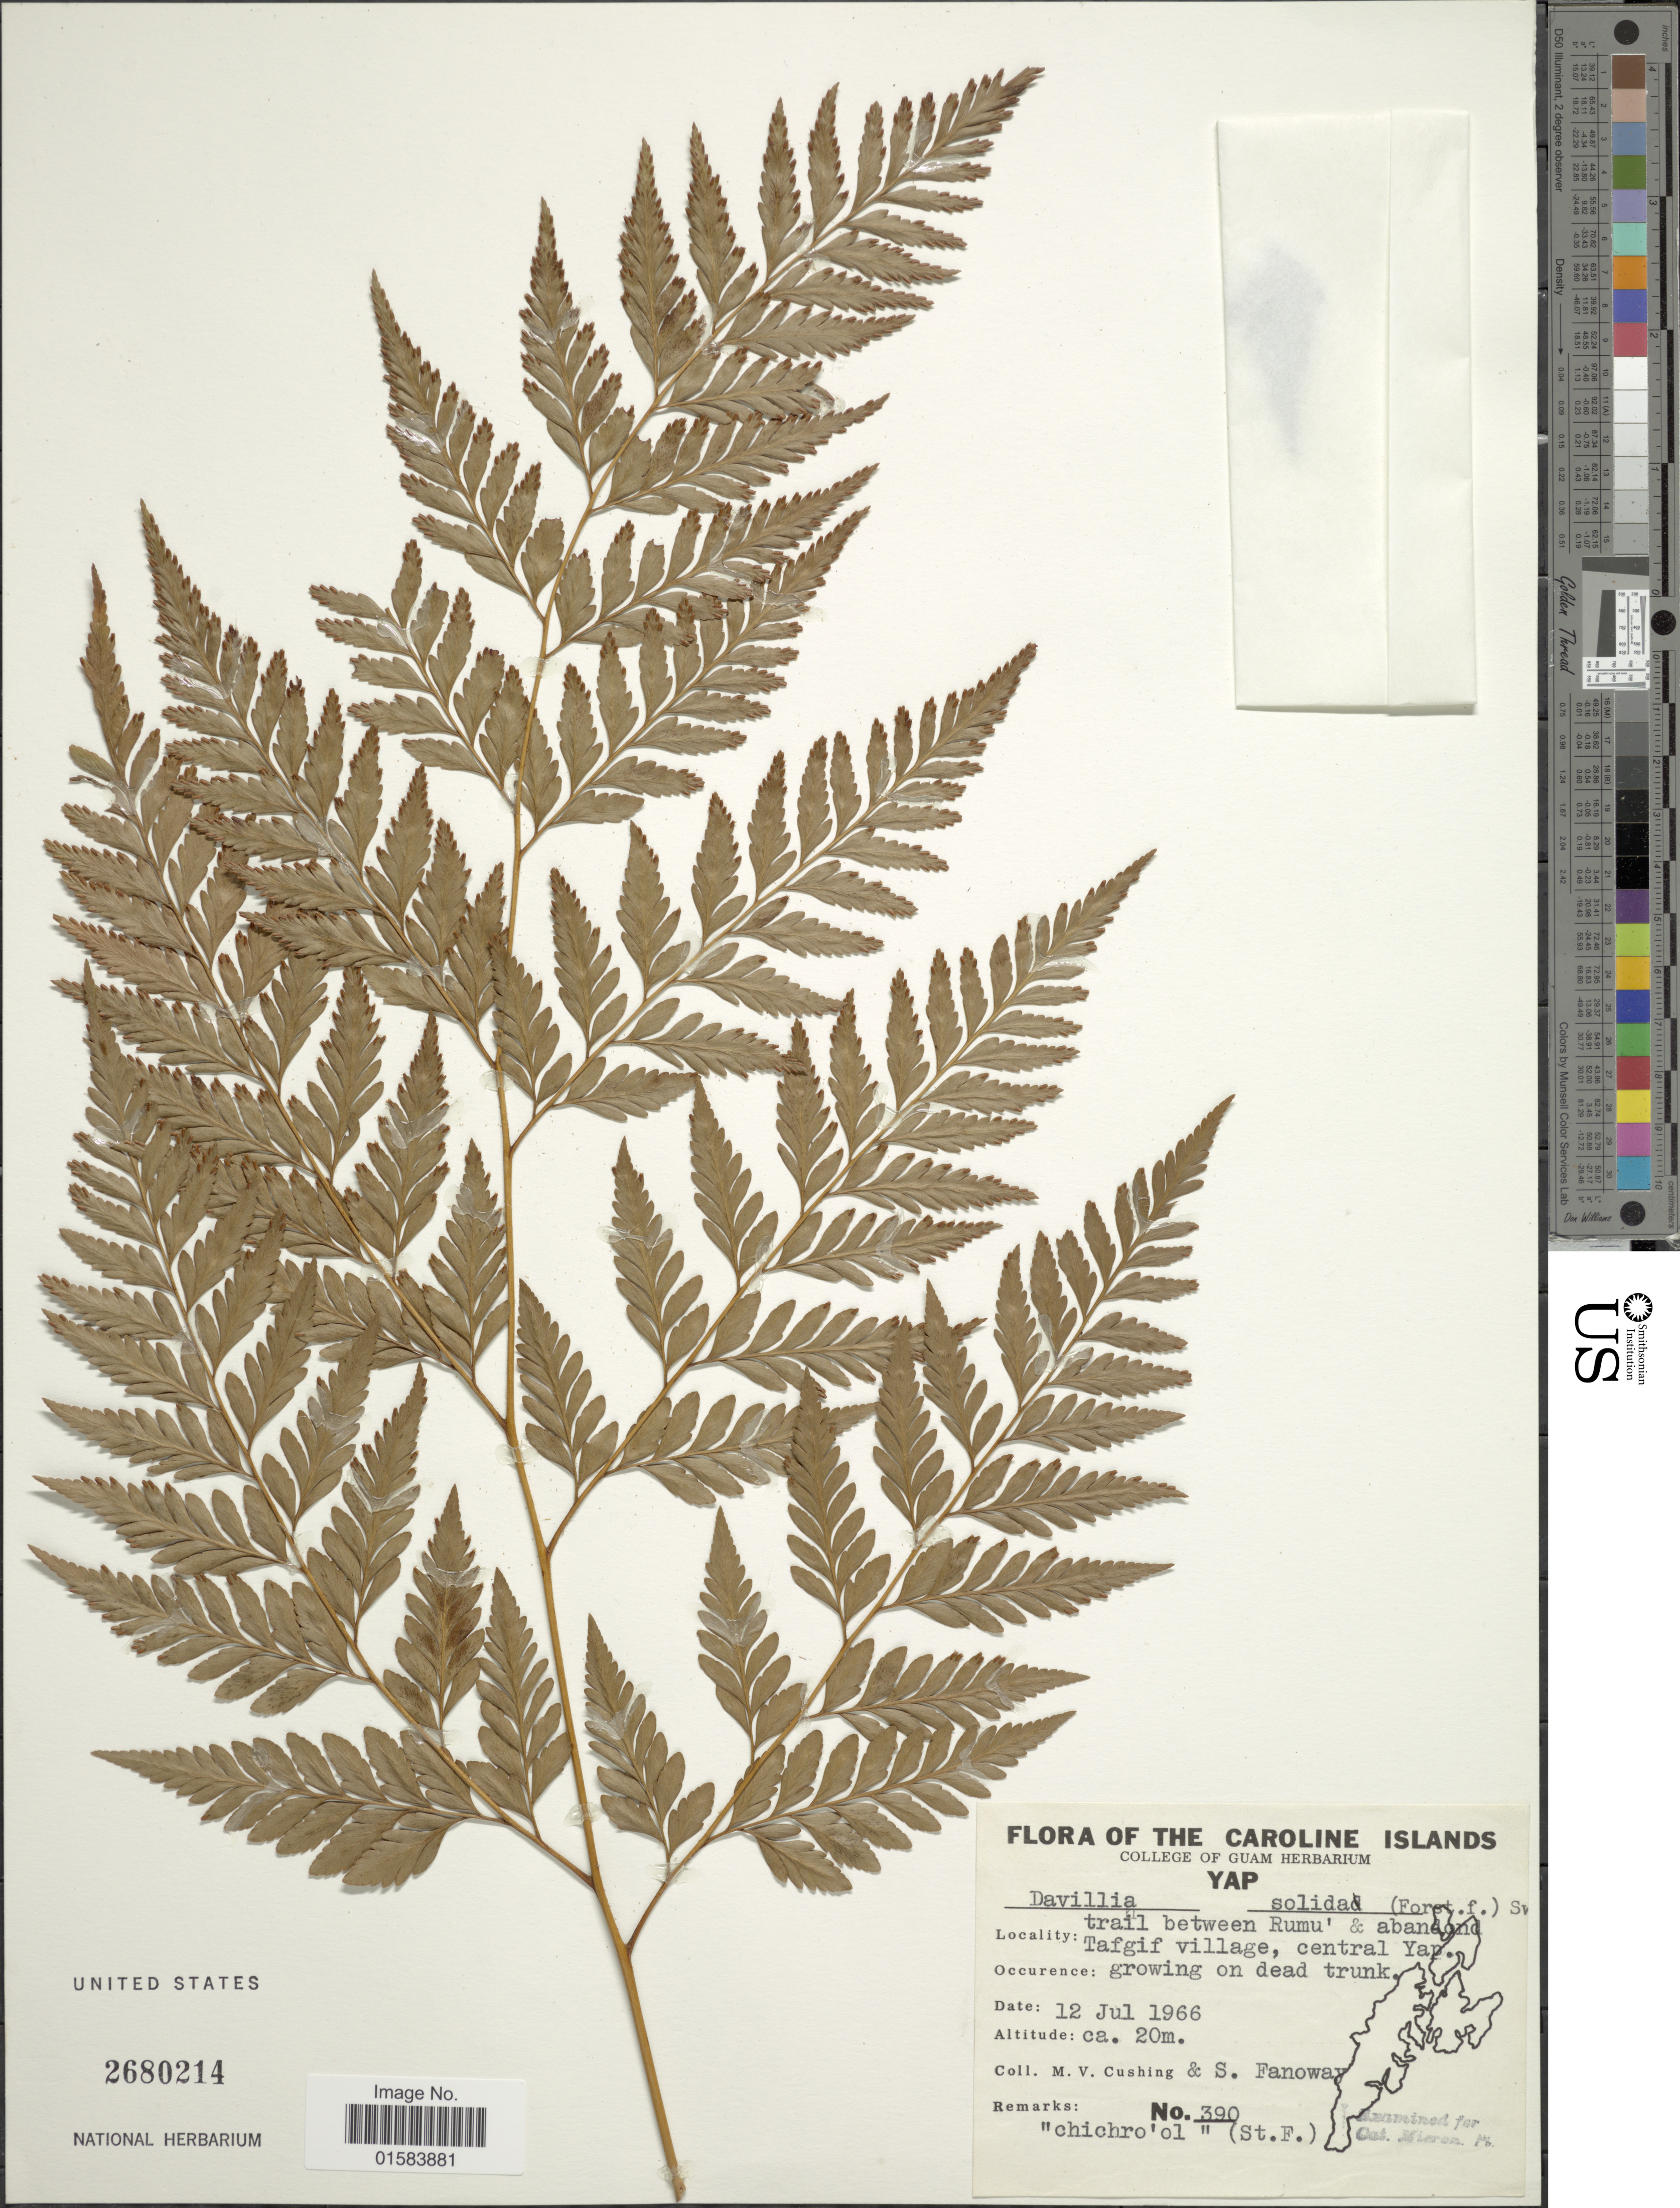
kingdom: Plantae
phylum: Tracheophyta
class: Polypodiopsida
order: Polypodiales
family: Davalliaceae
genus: Davallia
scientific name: Davallia solida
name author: (G. Forst.) Sw.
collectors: M. V. Cushing & Fanoway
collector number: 390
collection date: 1966-07-12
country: Micronesia, Federated States of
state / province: Yap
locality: The Caroline Islands, trail between Rumu'& abandond Tafgif village, central Yap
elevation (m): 20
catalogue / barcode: US 2680214